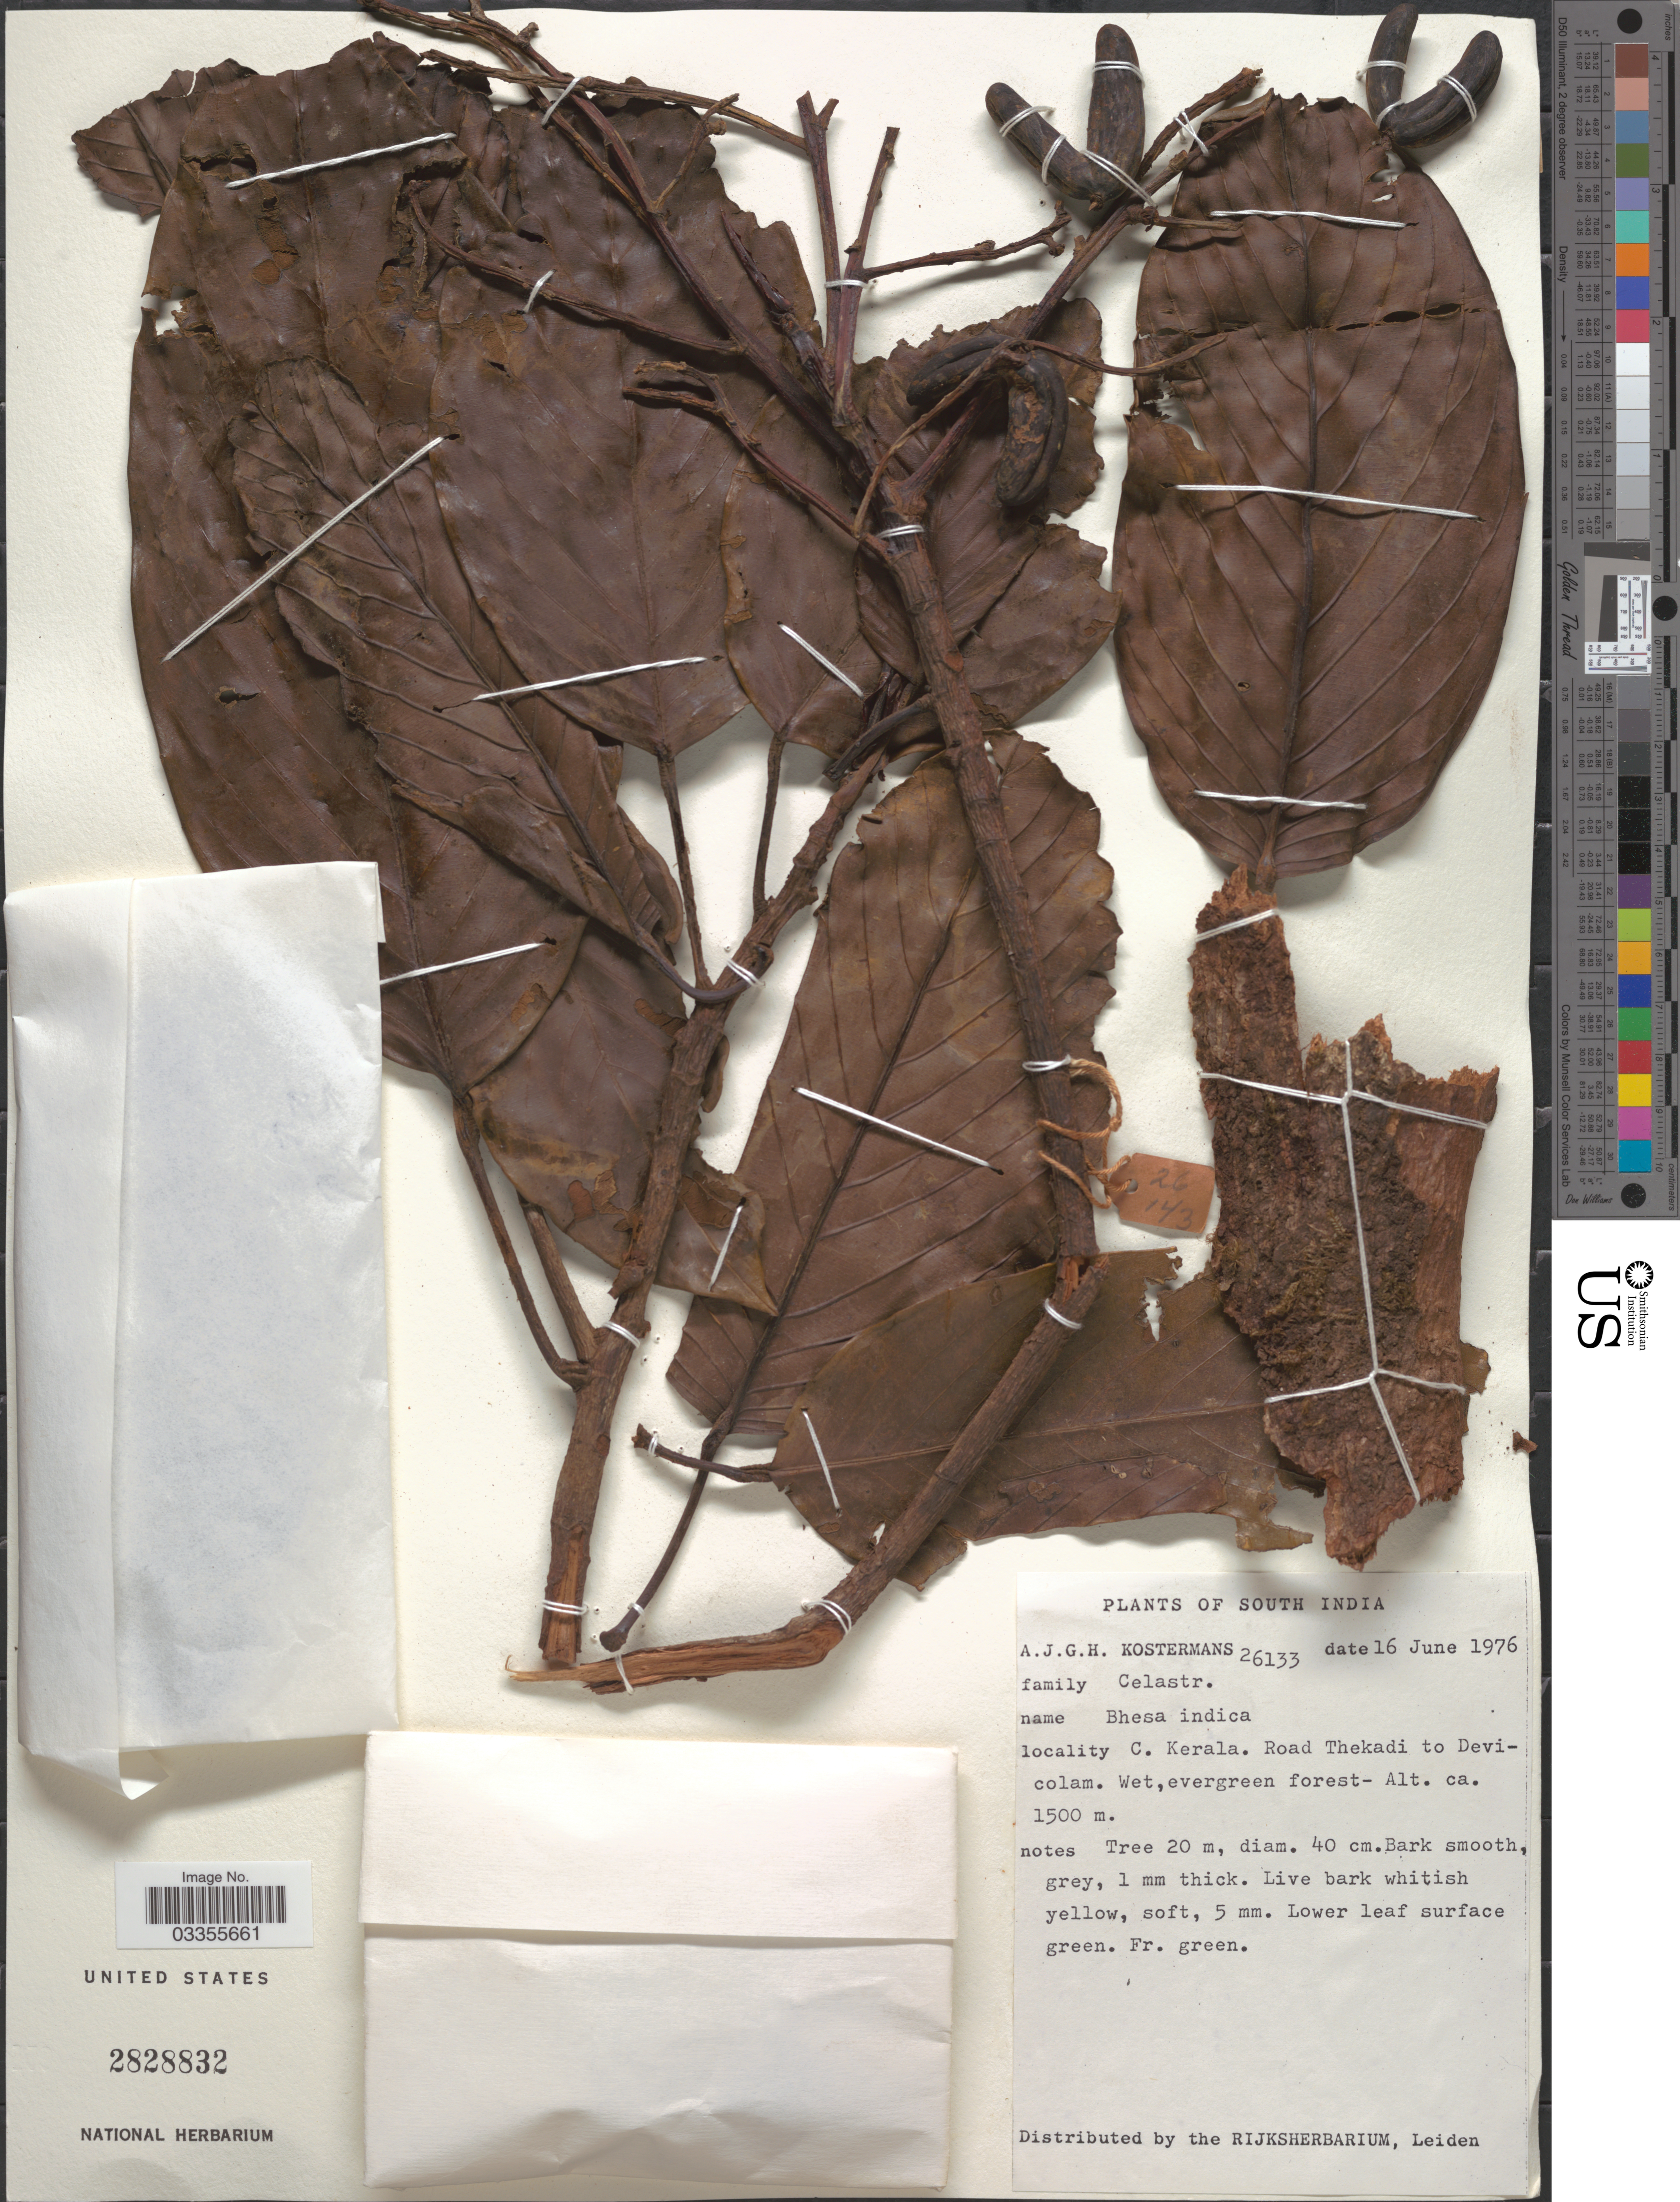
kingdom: Plantae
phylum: Tracheophyta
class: Magnoliopsida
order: Malpighiales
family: Centroplacaceae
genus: Bhesa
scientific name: Bhesa indica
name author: (Bedd.) Ding Hou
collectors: A. J. G. Kostermans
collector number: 26133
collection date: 1976-06-16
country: India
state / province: Kerala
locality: South India. C. Kerala. Road Thekadi to Devicolam.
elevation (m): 1500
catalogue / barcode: US 2828832